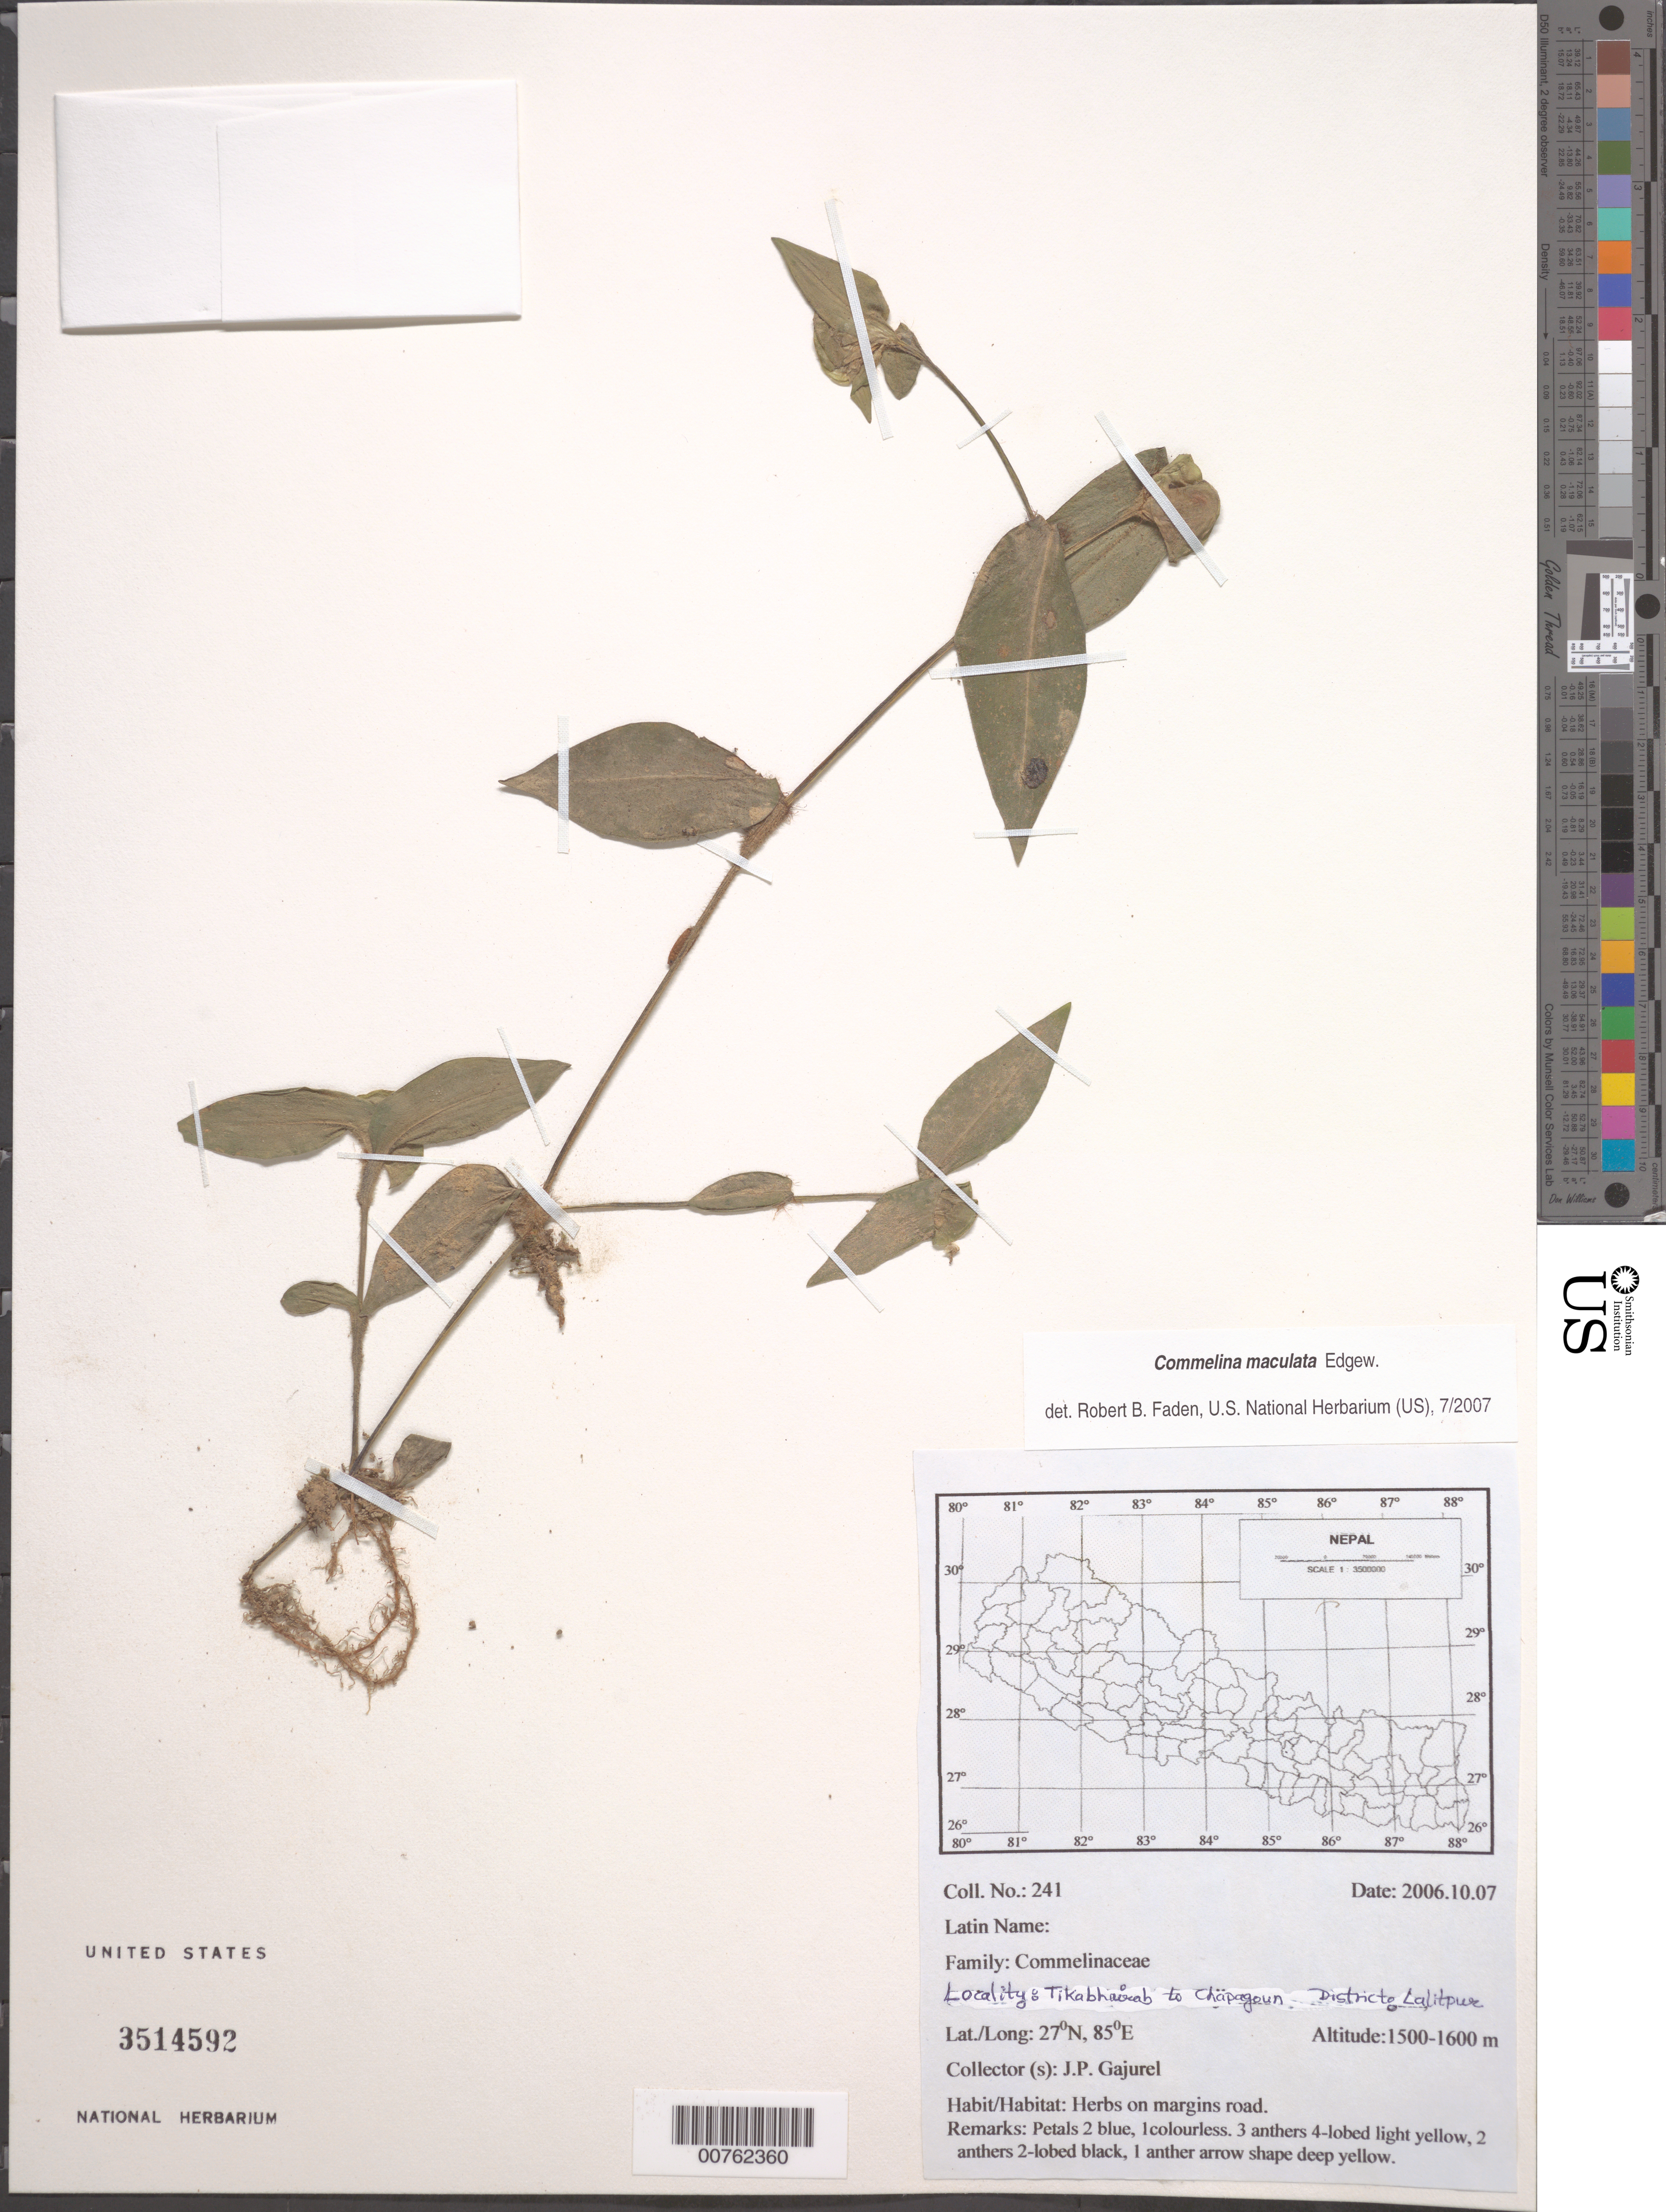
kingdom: Plantae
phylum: Tracheophyta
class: Liliopsida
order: Commelinales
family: Commelinaceae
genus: Commelina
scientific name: Commelina maculata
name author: Edgew.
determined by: Faden, Robert B., (US), Smithsonian Institution - National Museum of Natural History (UNITED STATES)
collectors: J. Gajurel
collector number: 241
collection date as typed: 07 Oct 2006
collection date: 2006-10-07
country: Nepal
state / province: Bagmati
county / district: Lalitpur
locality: Tikabhairab to Chapagaoun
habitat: Herbs on margins road.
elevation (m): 1500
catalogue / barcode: US 3514592